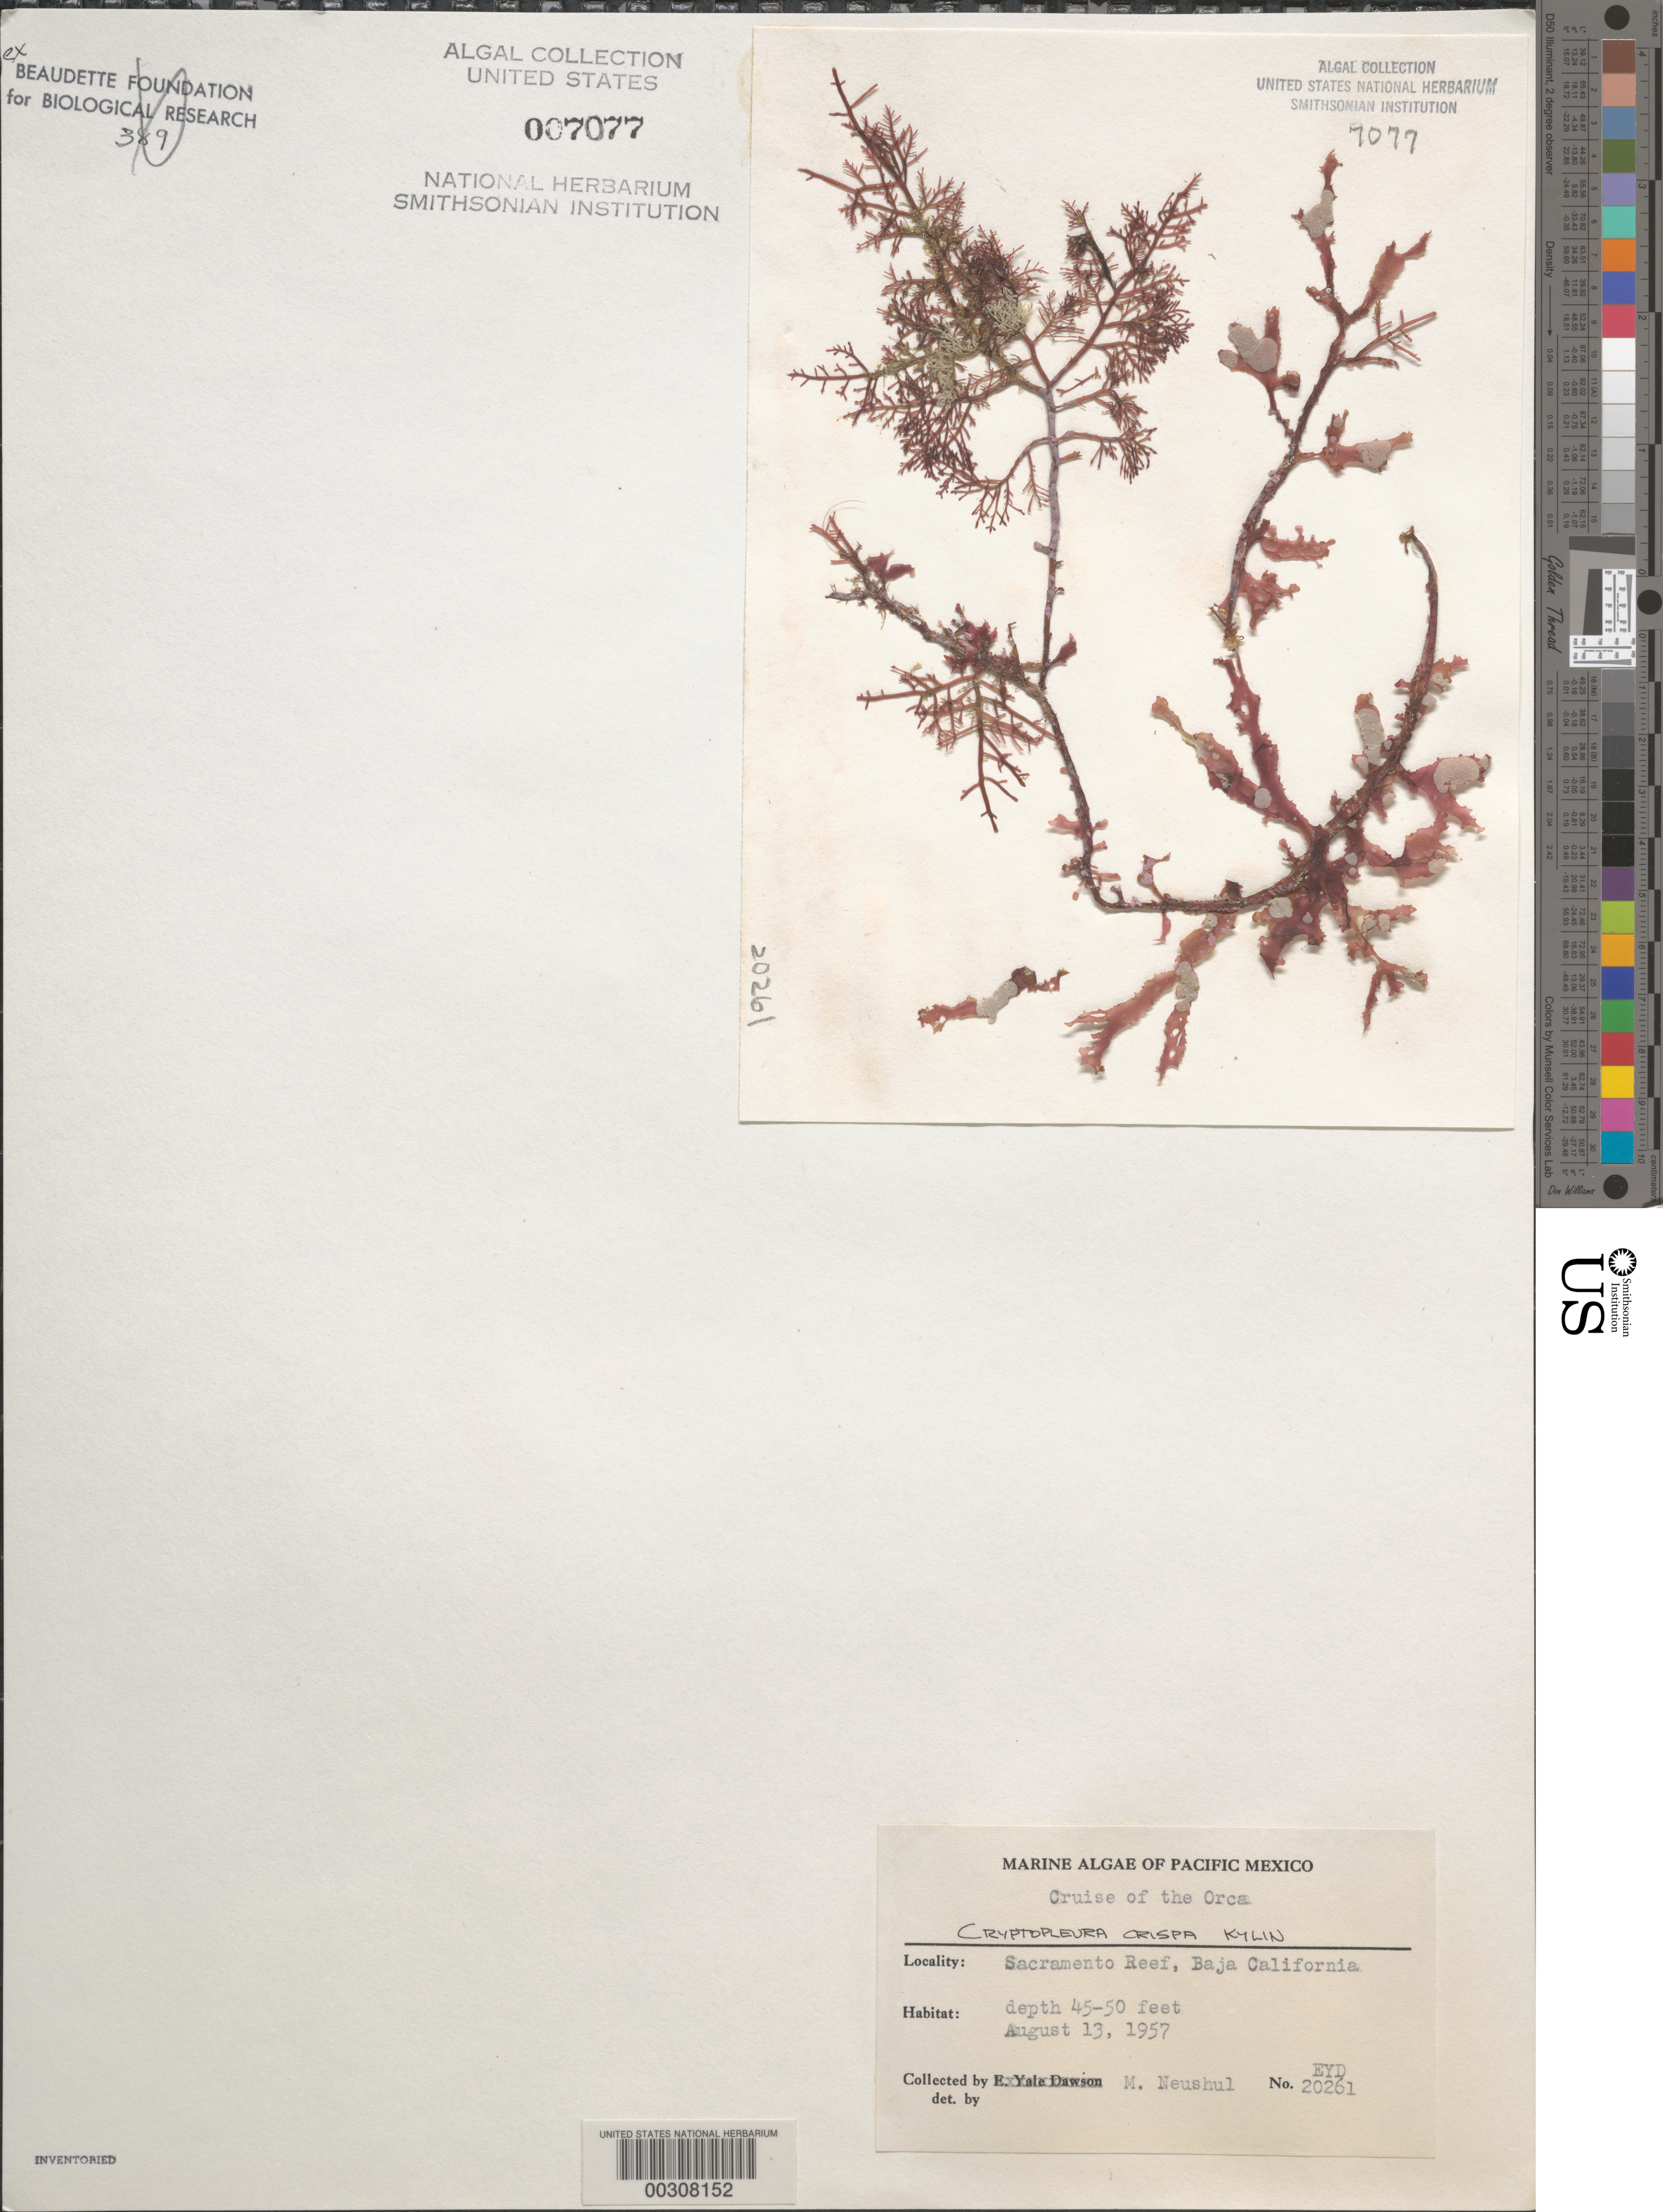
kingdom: Plantae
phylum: Rhodophyta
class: Florideophyceae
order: Ceramiales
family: Delesseriaceae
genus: Cryptopleura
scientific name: Cryptopleura crispa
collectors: M. Neushul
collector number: EYD 20261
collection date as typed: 13 Aug 1957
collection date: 1957-08-13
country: Mexico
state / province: Baja California Norte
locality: Sacramento Reef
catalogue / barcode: US 7077